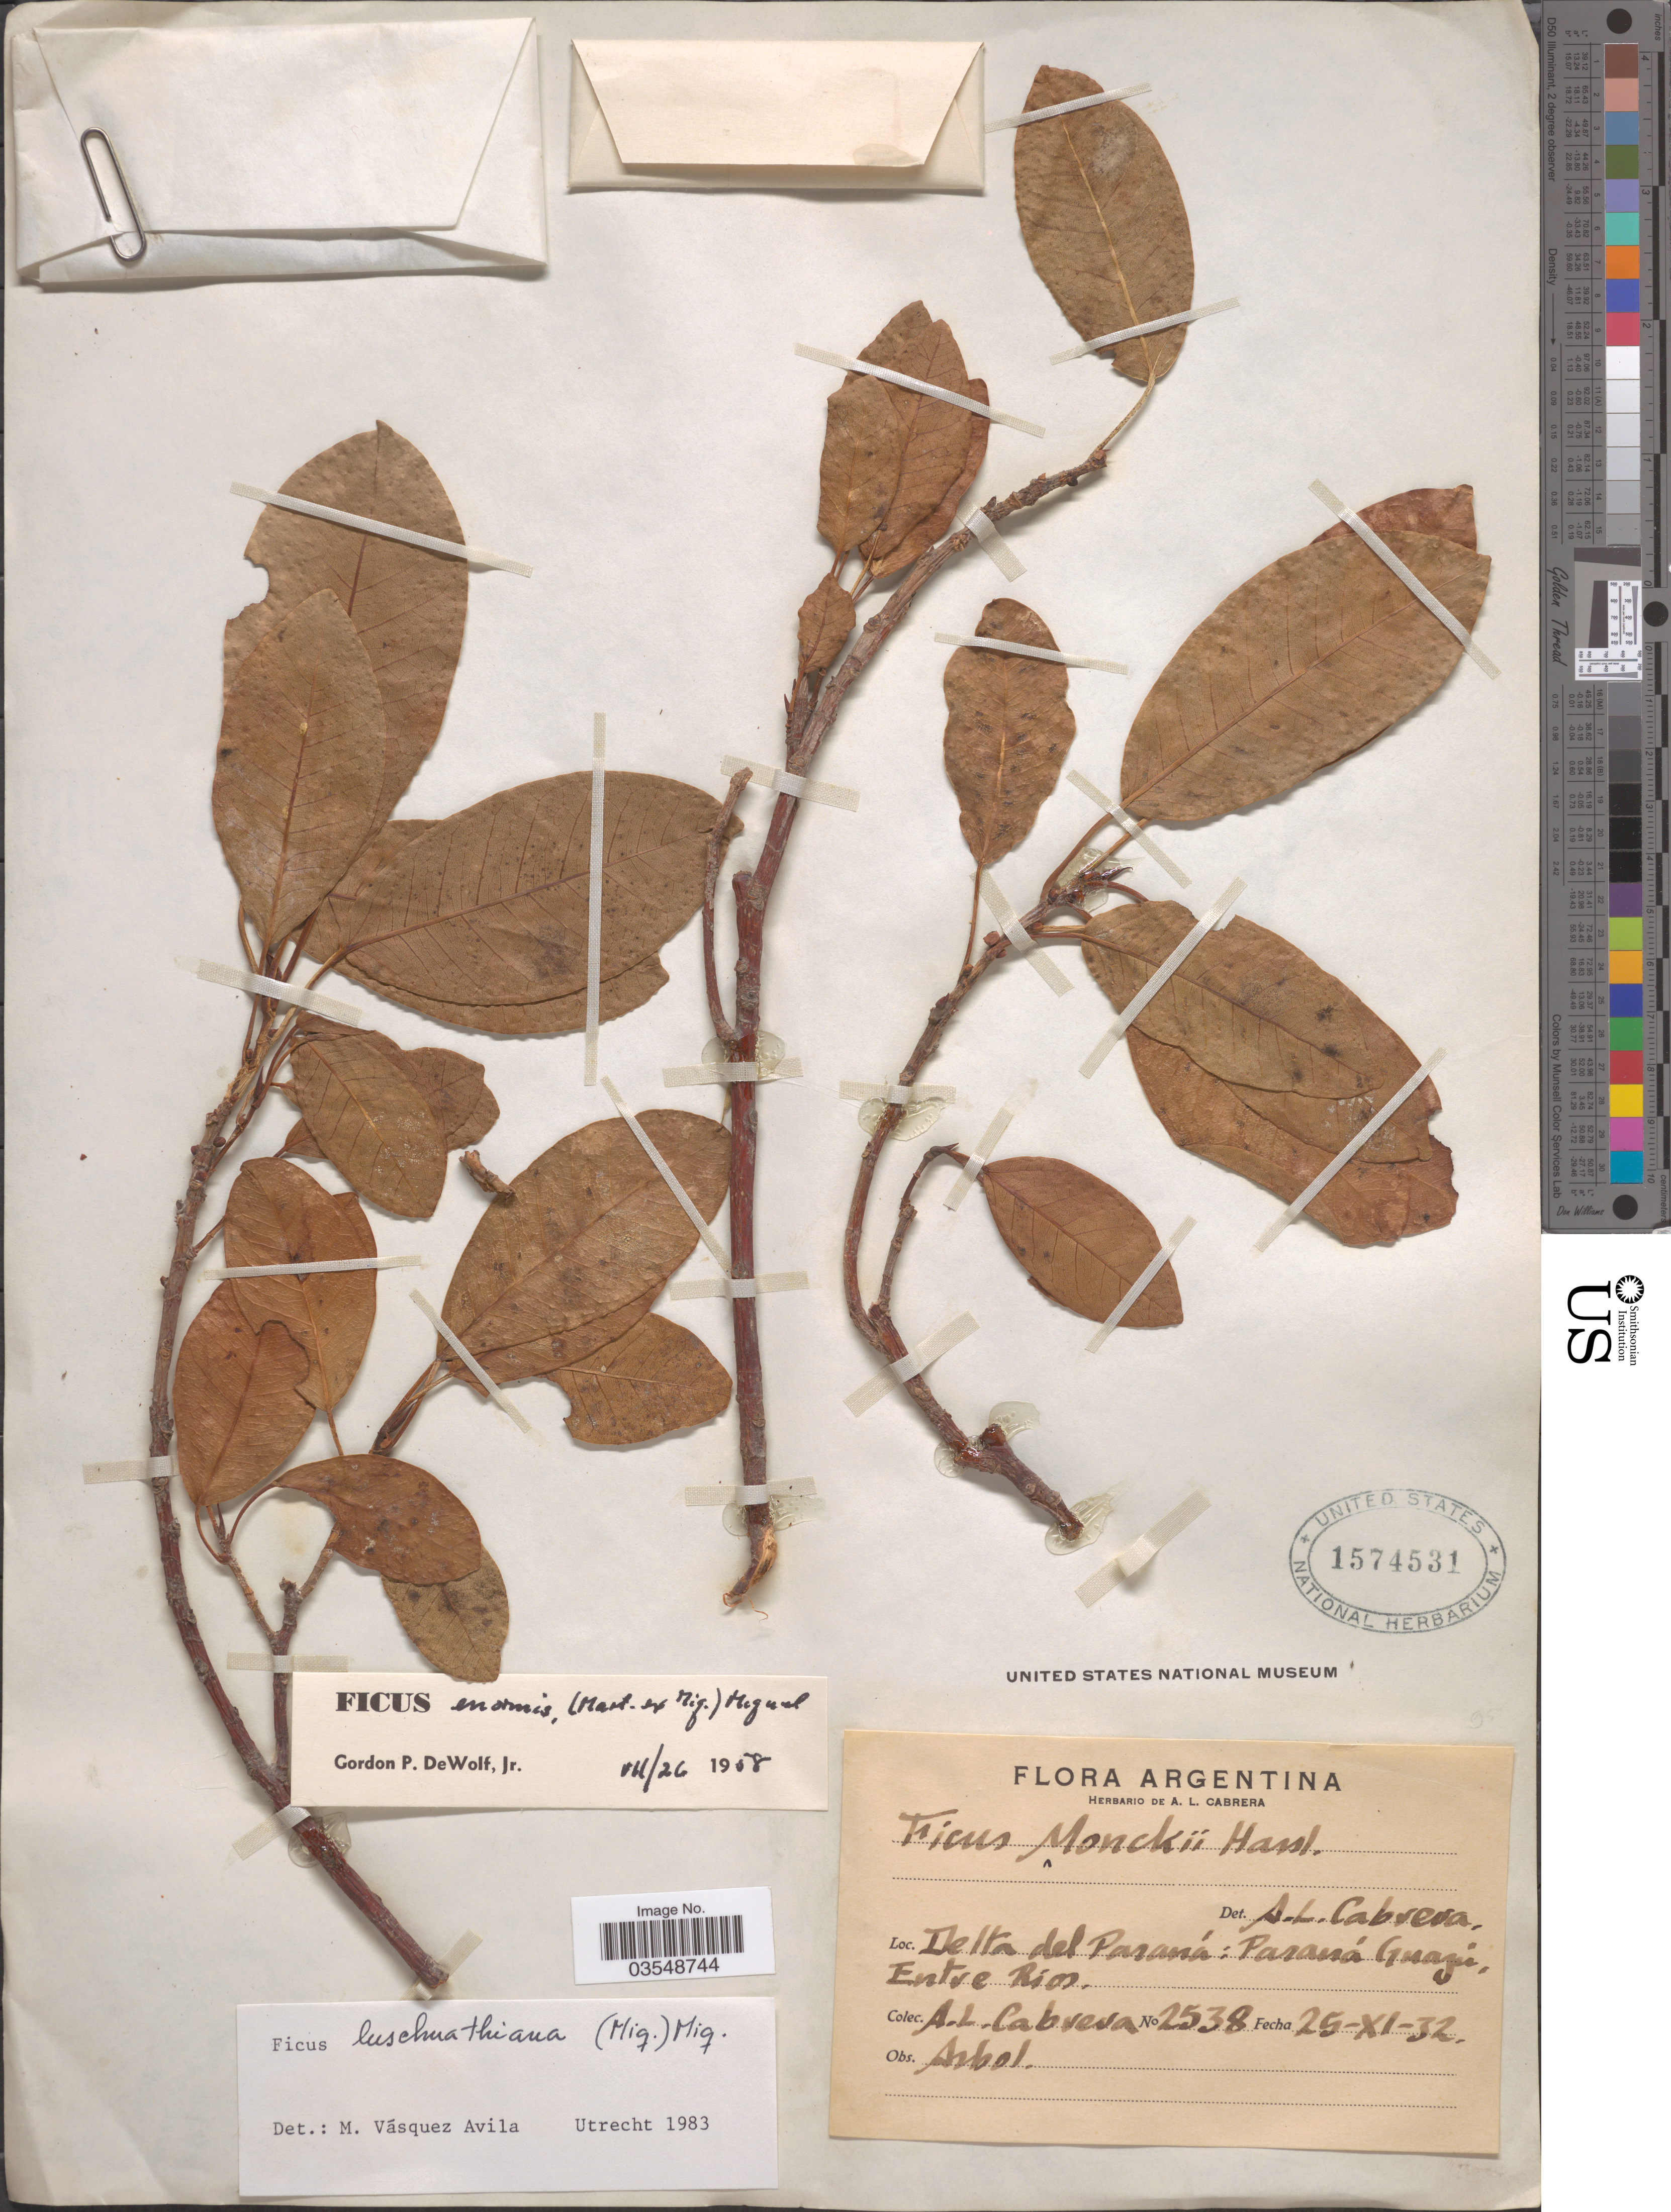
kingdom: Plantae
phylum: Tracheophyta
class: Magnoliopsida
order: Rosales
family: Moraceae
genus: Ficus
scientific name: Ficus luschnathiana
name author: (Miq.) Miq.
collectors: A. L. Cabrera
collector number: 2538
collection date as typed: Transcribed d/m/y: 25/11/32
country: Argentina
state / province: Entre Rios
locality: Delta del Paraná: Paraná Guazú.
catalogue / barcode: US 1574531